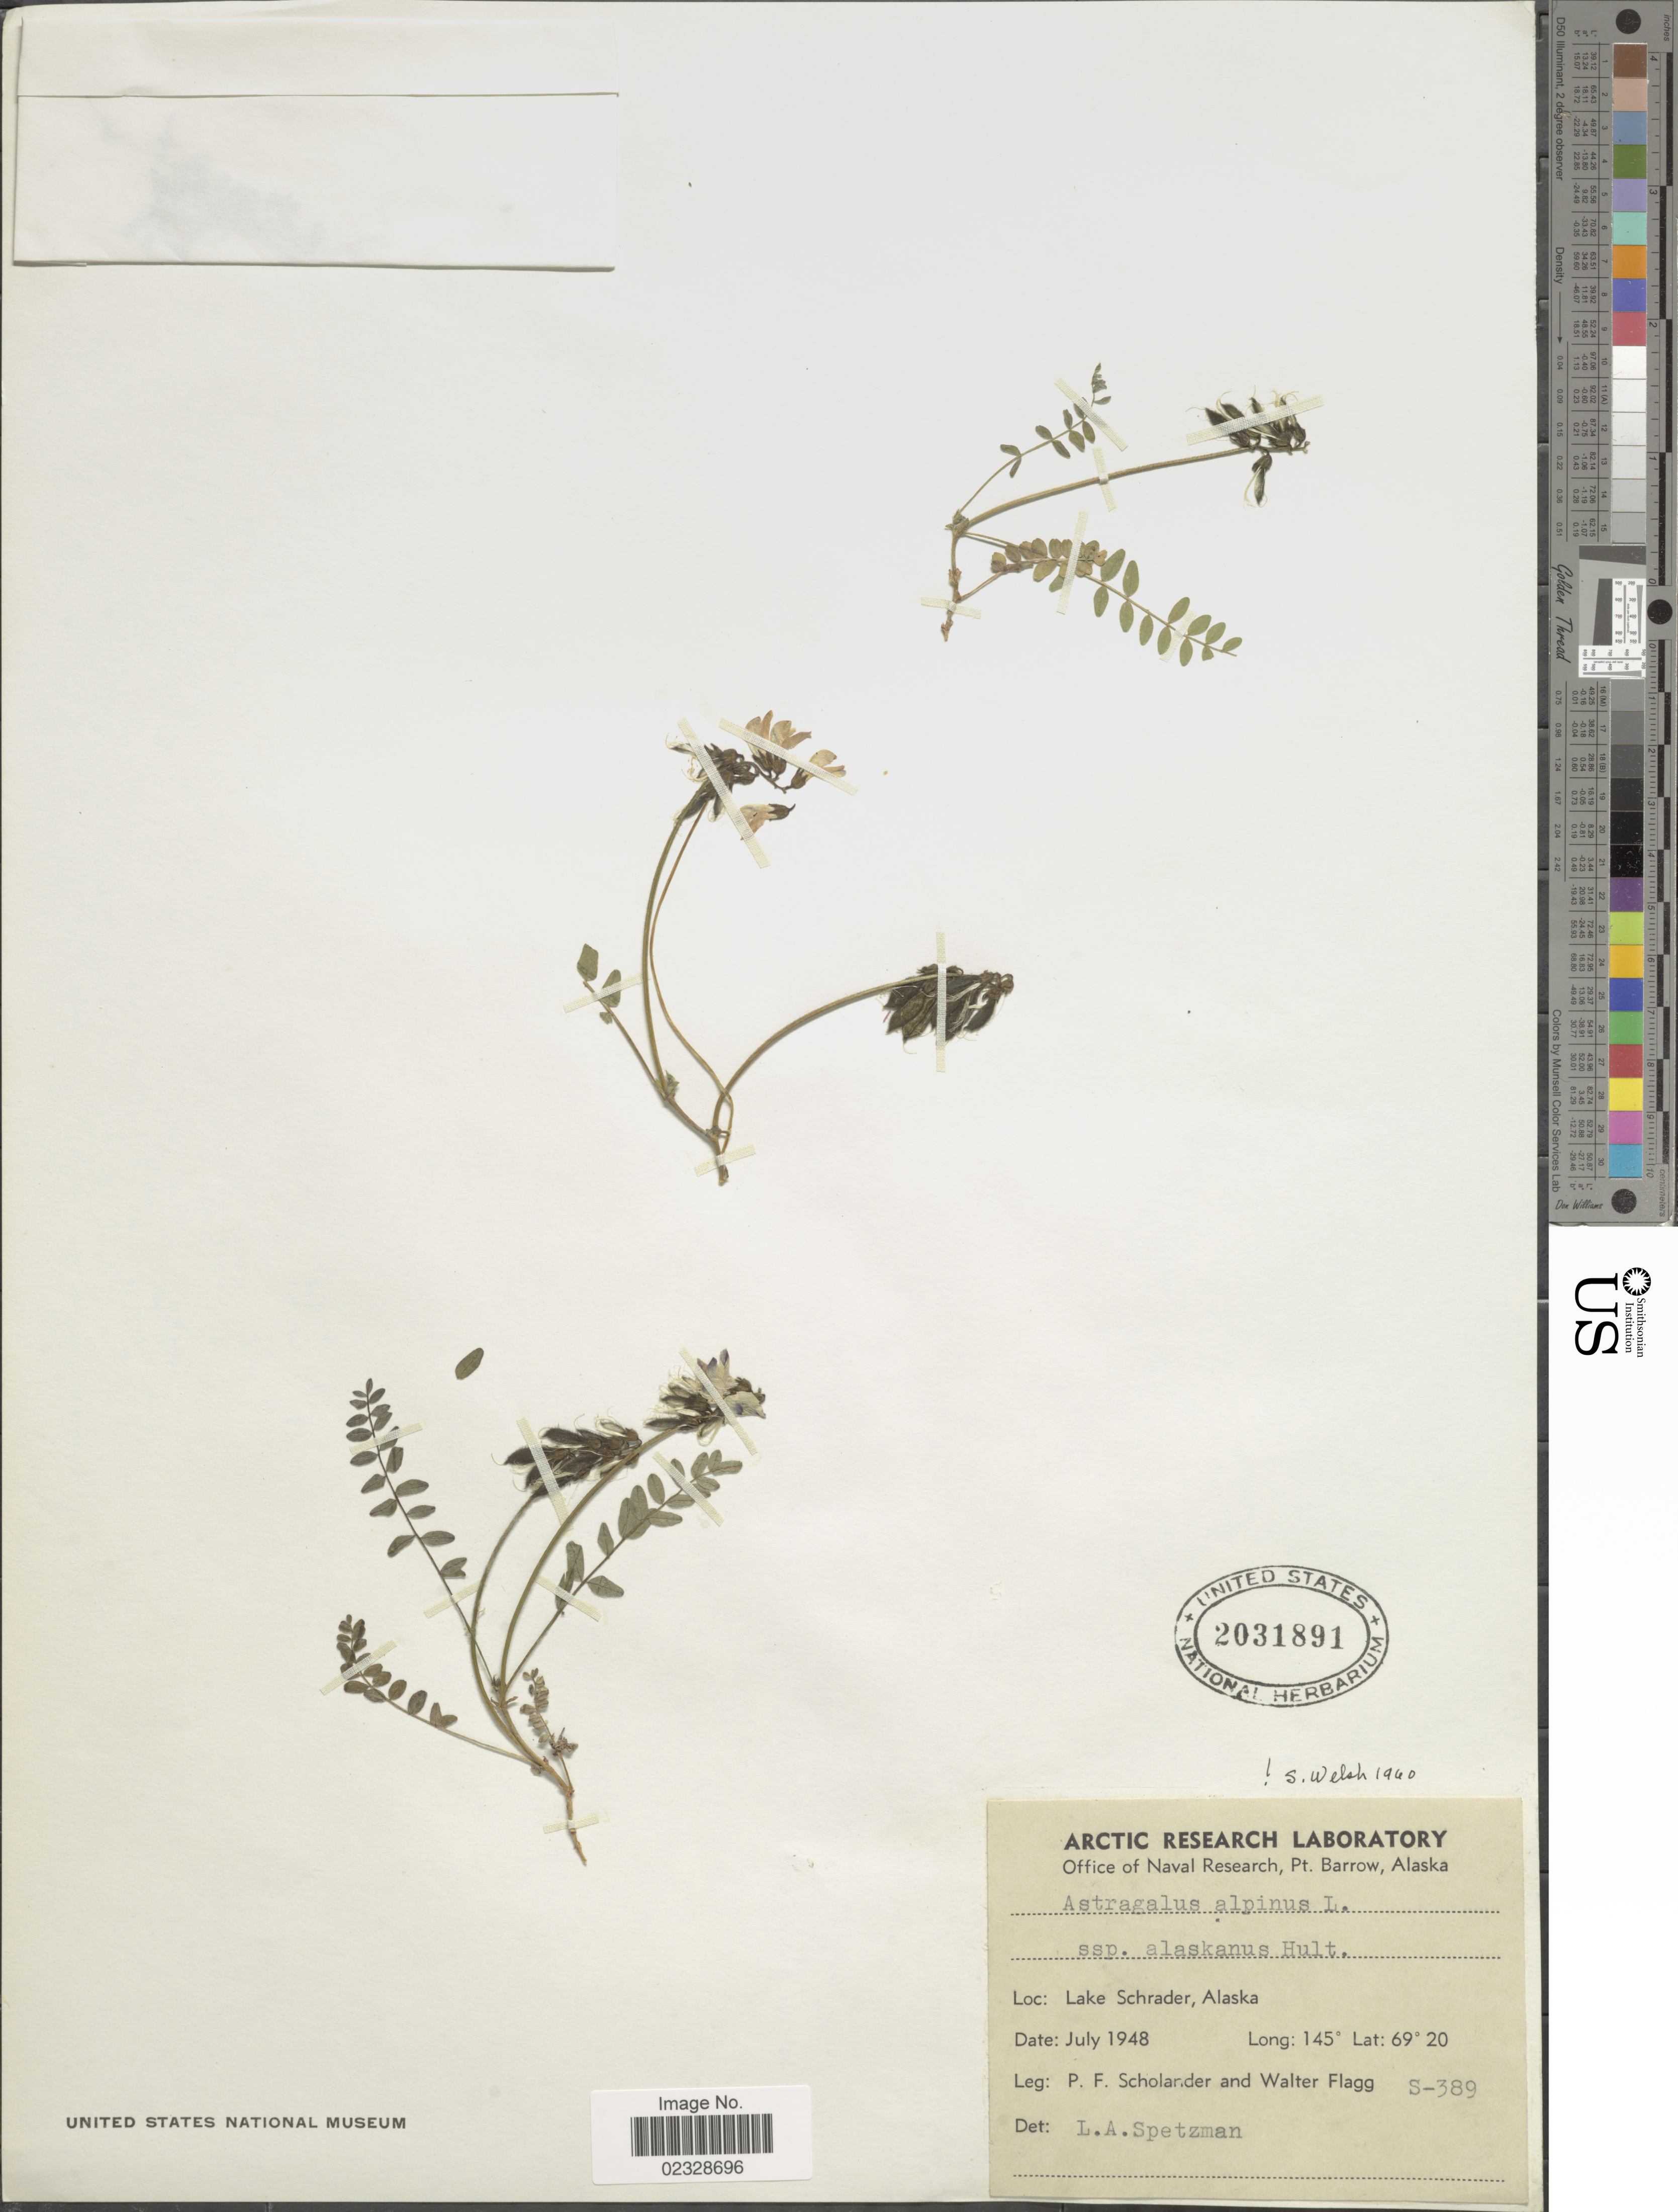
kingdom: Plantae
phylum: Tracheophyta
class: Magnoliopsida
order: Fabales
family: Fabaceae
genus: Astragalus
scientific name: Astragalus alpinus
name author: L.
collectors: P. Scholander & W. Flagg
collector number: S-389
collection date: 1948-07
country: United States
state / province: Alaska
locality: Lake Schrader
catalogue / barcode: US 2031891